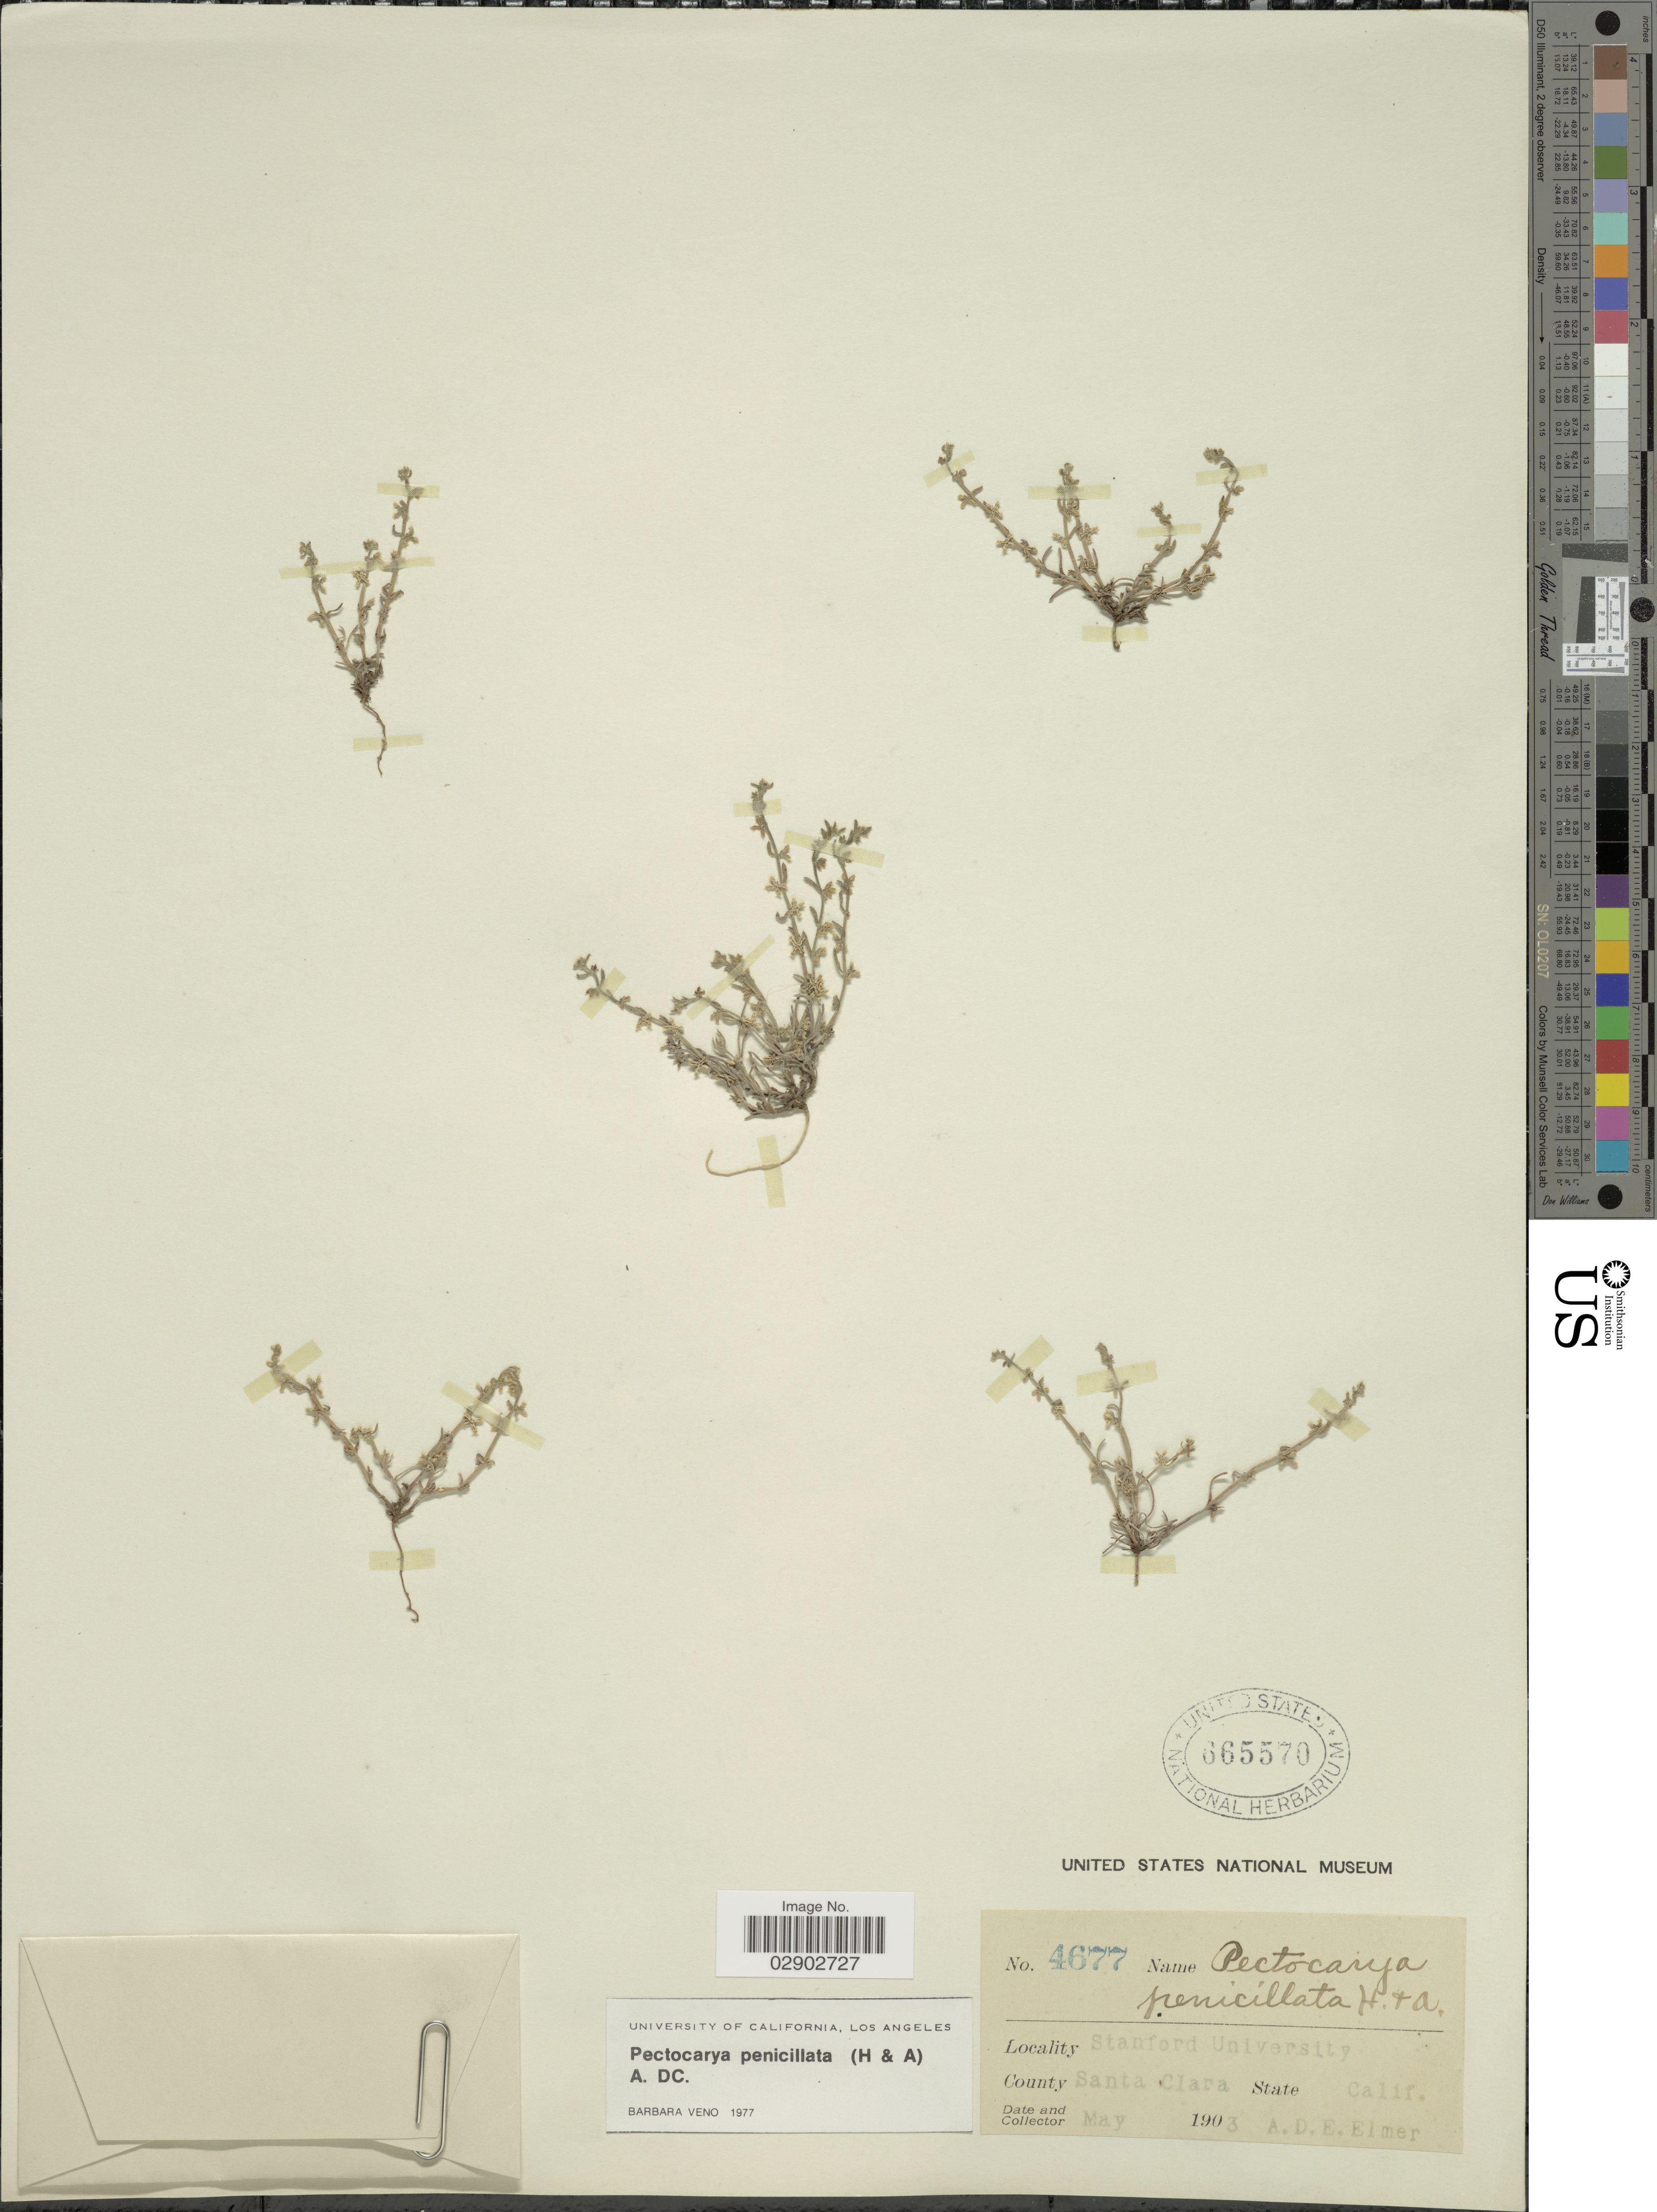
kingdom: Plantae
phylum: Tracheophyta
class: Magnoliopsida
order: Boraginales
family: Boraginaceae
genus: Pectocarya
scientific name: Pectocarya penicillata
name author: Hook. & Arn.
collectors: A. D. E. Elmer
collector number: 4677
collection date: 1903-05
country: United States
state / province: California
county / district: Santa Clara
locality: Stanford University, County Santa Clara.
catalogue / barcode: US 665570